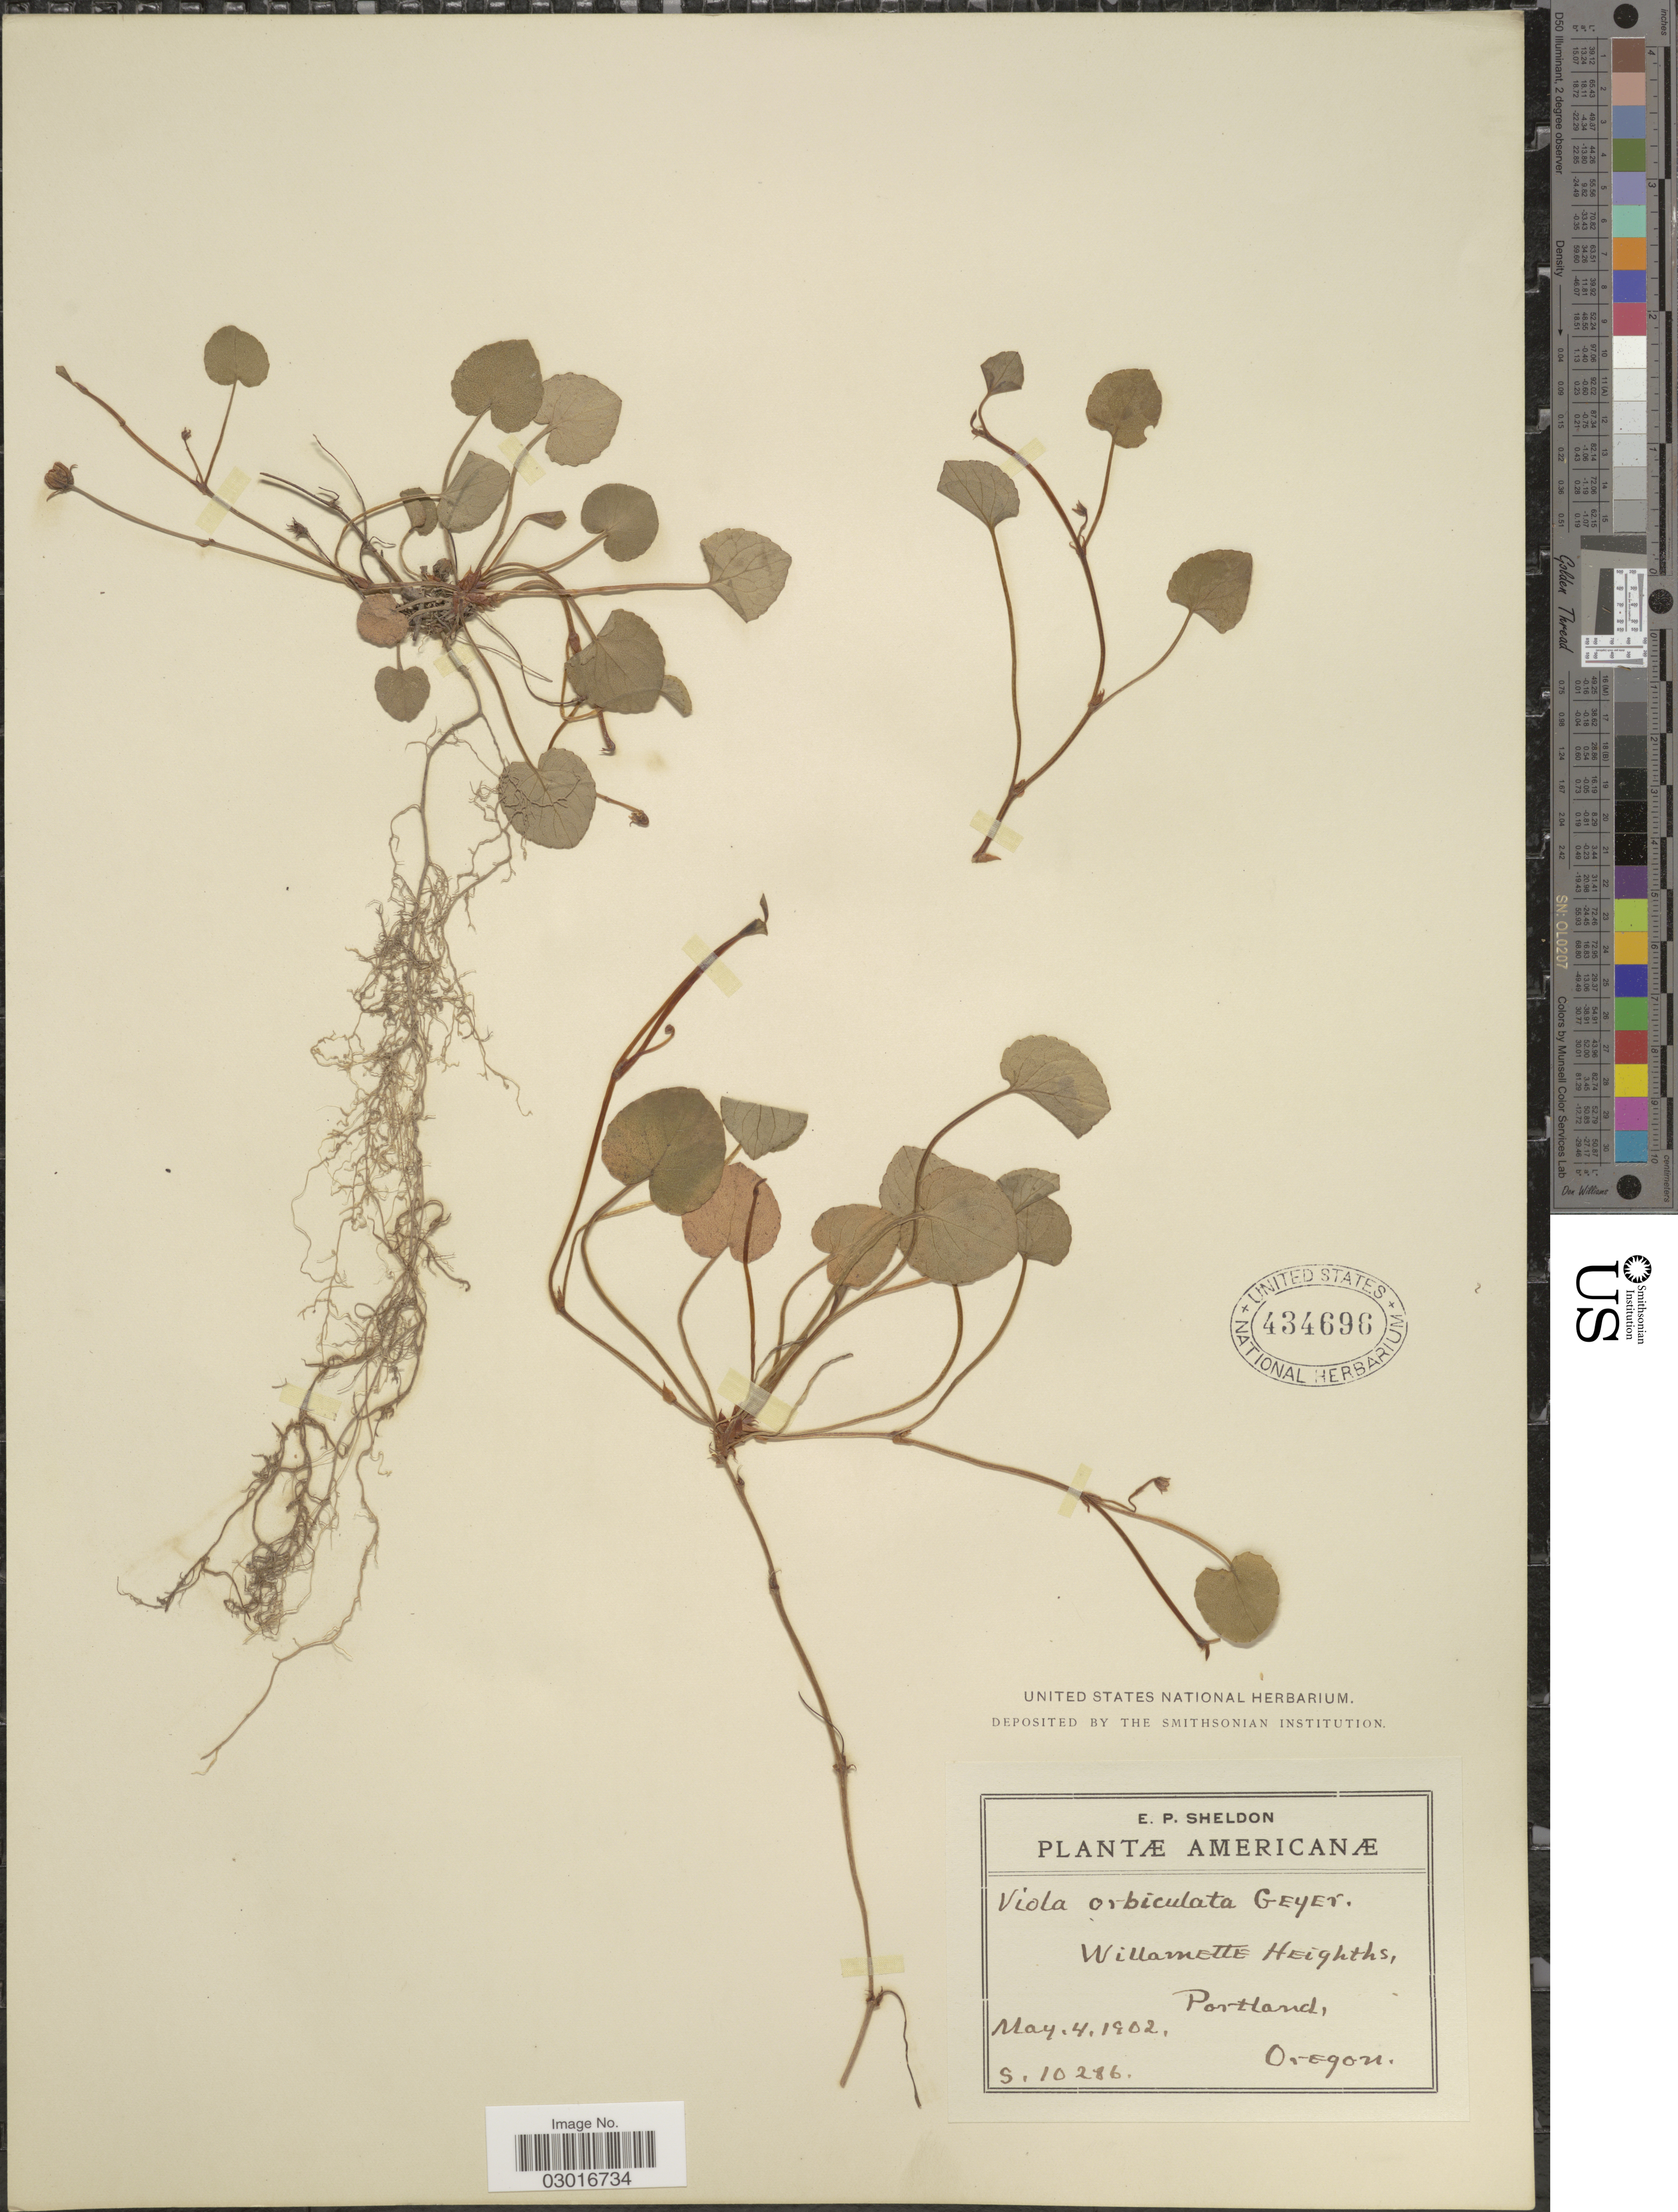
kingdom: Plantae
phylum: Tracheophyta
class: Magnoliopsida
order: Malpighiales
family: Violaceae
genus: Viola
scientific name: Viola sempervirens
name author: Greene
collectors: E. P. Sheldon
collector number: S10286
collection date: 1902-05-04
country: United States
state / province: Oregon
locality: Willamette Heights. Portland.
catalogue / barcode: US 434696